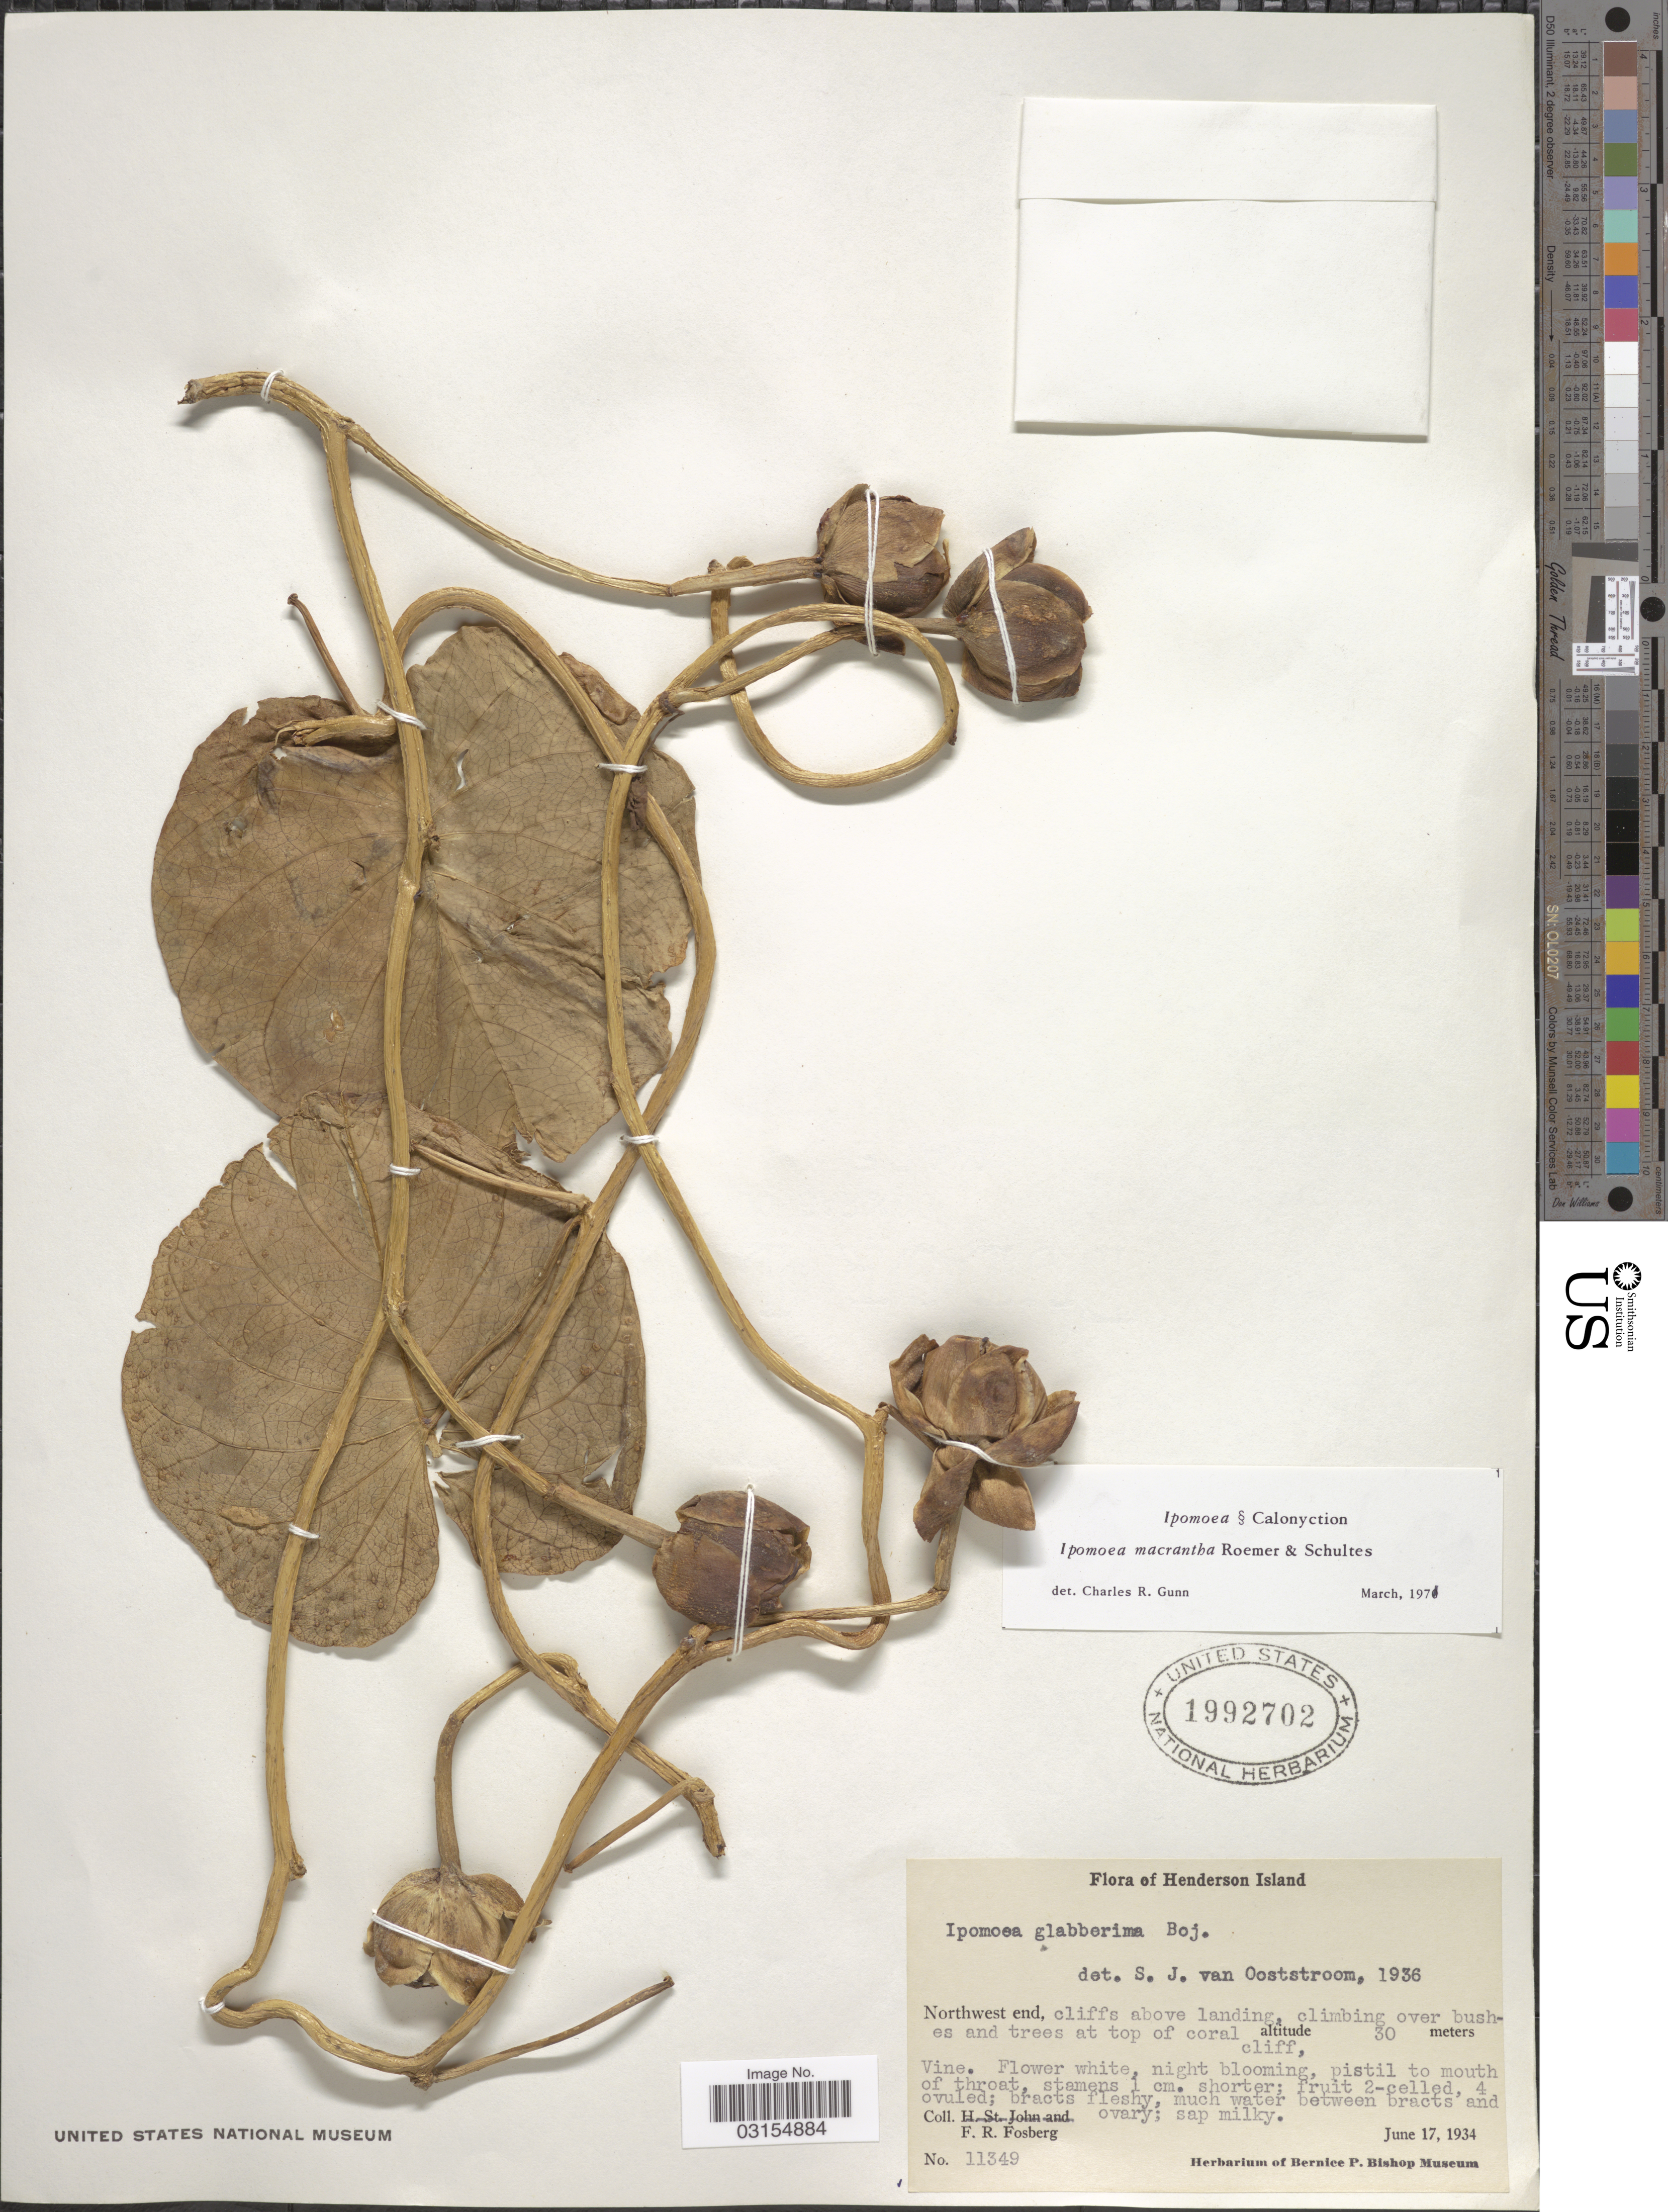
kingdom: Plantae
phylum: Tracheophyta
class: Magnoliopsida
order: Solanales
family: Convolvulaceae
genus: Ipomoea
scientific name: Ipomoea violacea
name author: L.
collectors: F. R. Fosberg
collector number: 11349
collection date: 1934-06-17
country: Pitcairn Islands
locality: Henderson Island. Northwest end, cliffs above landing, climbing over bushes and trees at top of coral cliff.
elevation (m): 30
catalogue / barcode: US 1992702